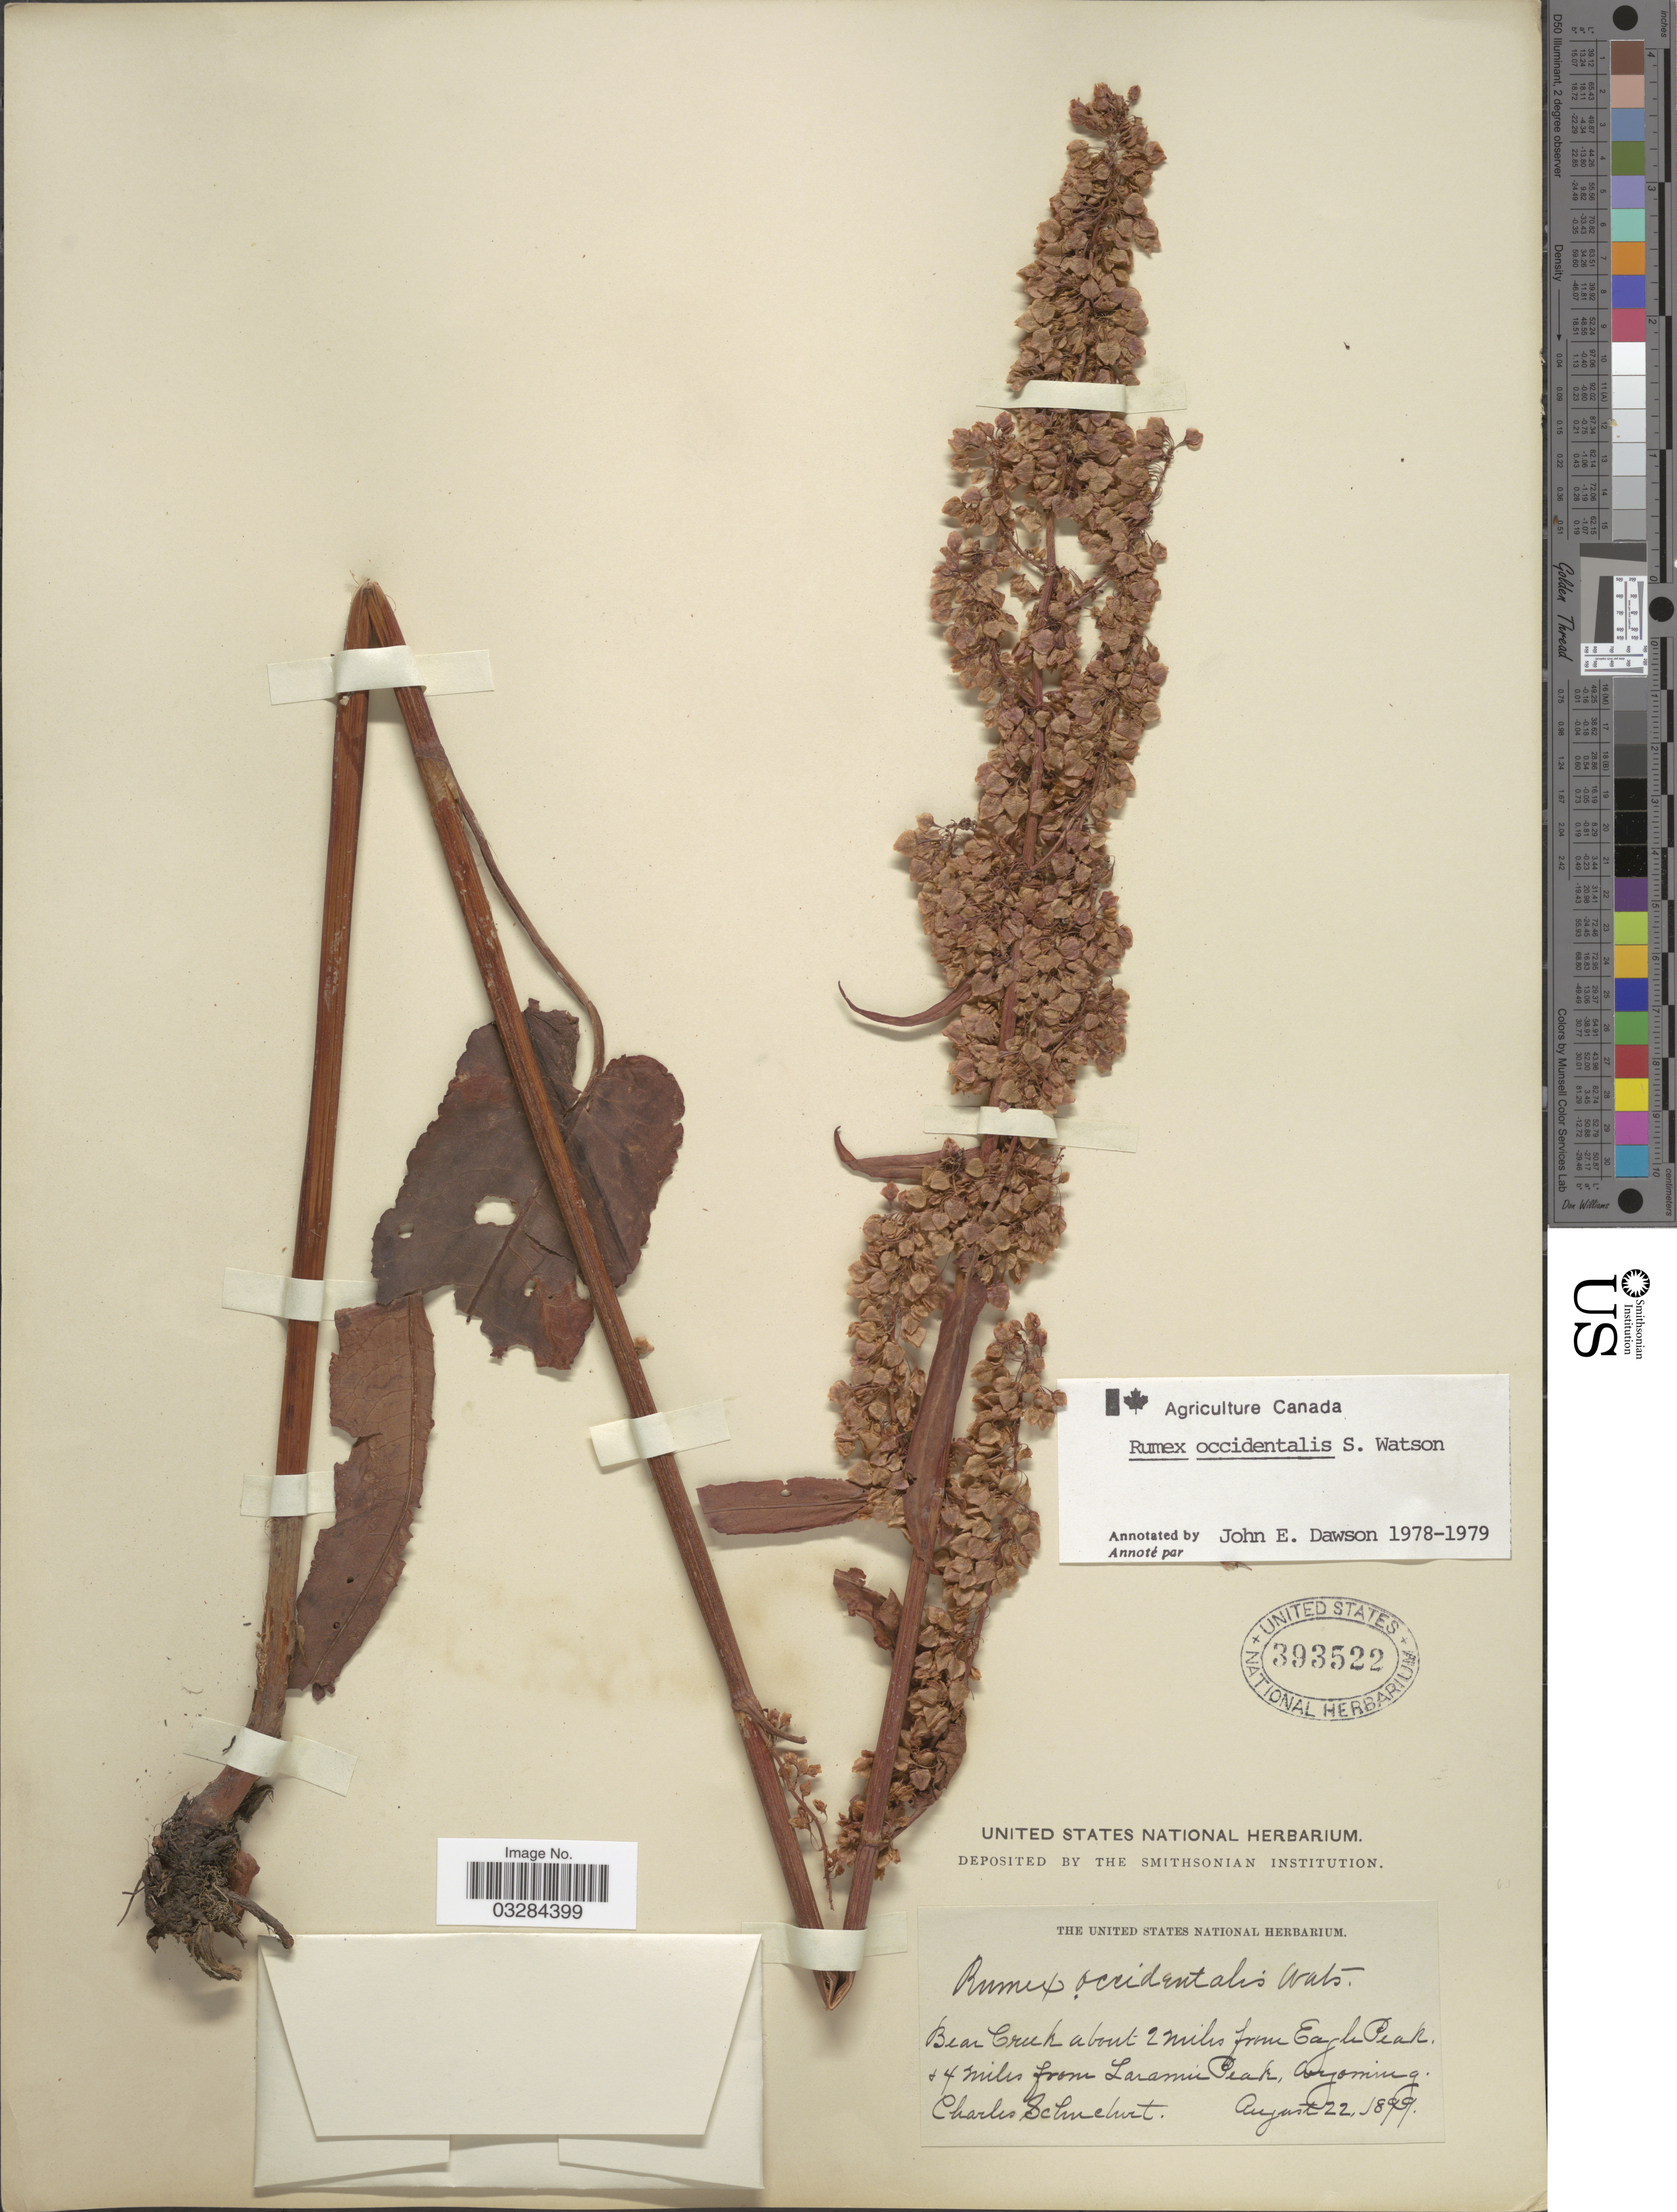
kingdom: Plantae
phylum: Tracheophyta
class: Magnoliopsida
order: Caryophyllales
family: Polygonaceae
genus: Rumex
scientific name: Rumex occidentalis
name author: S. Watson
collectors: C. Schuchert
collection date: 1899-08-22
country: United States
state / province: Wyoming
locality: Bear Creek about 2 miles from Eagle Peak and 4 miles from Laramie Peak.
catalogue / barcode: US 393522